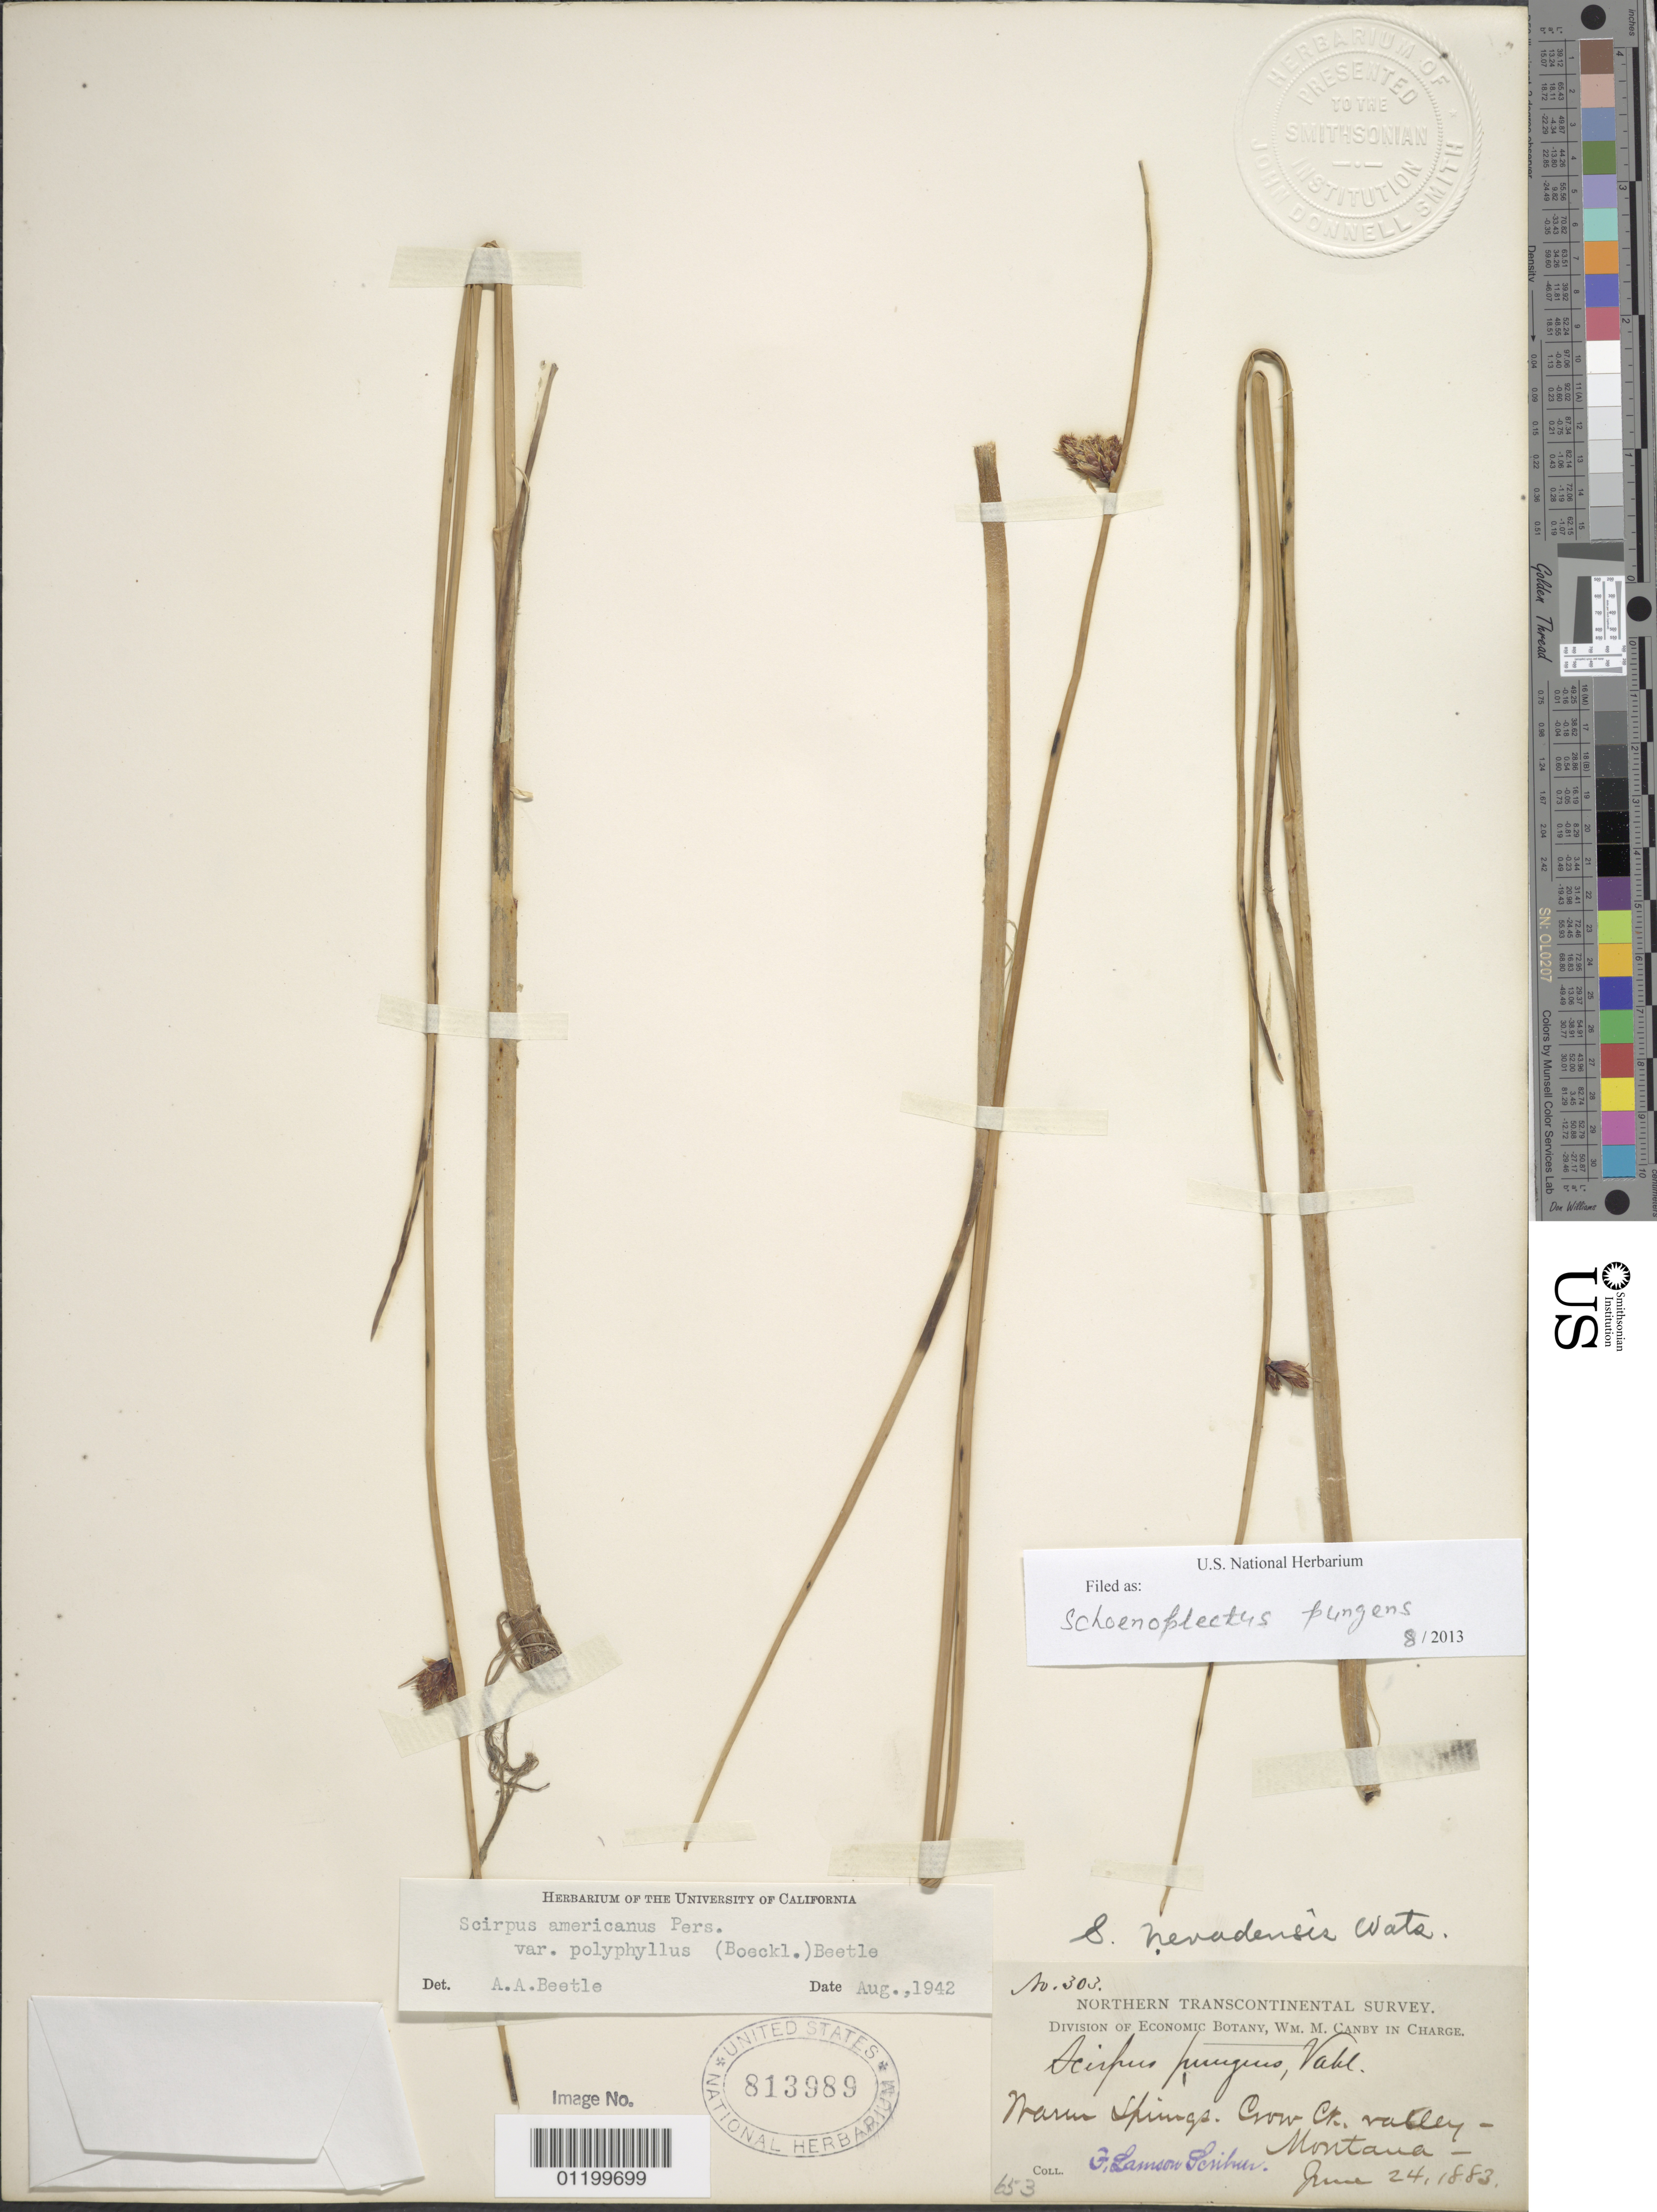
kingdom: Plantae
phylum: Tracheophyta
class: Liliopsida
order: Poales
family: Cyperaceae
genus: Schoenoplectus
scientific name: Schoenoplectus pungens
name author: (Vahl) Palla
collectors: F. L. Scribner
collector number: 303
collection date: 1883-06-24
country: United States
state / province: Montana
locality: Warm Springs, Crow Creek. Valley.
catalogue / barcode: US 813989